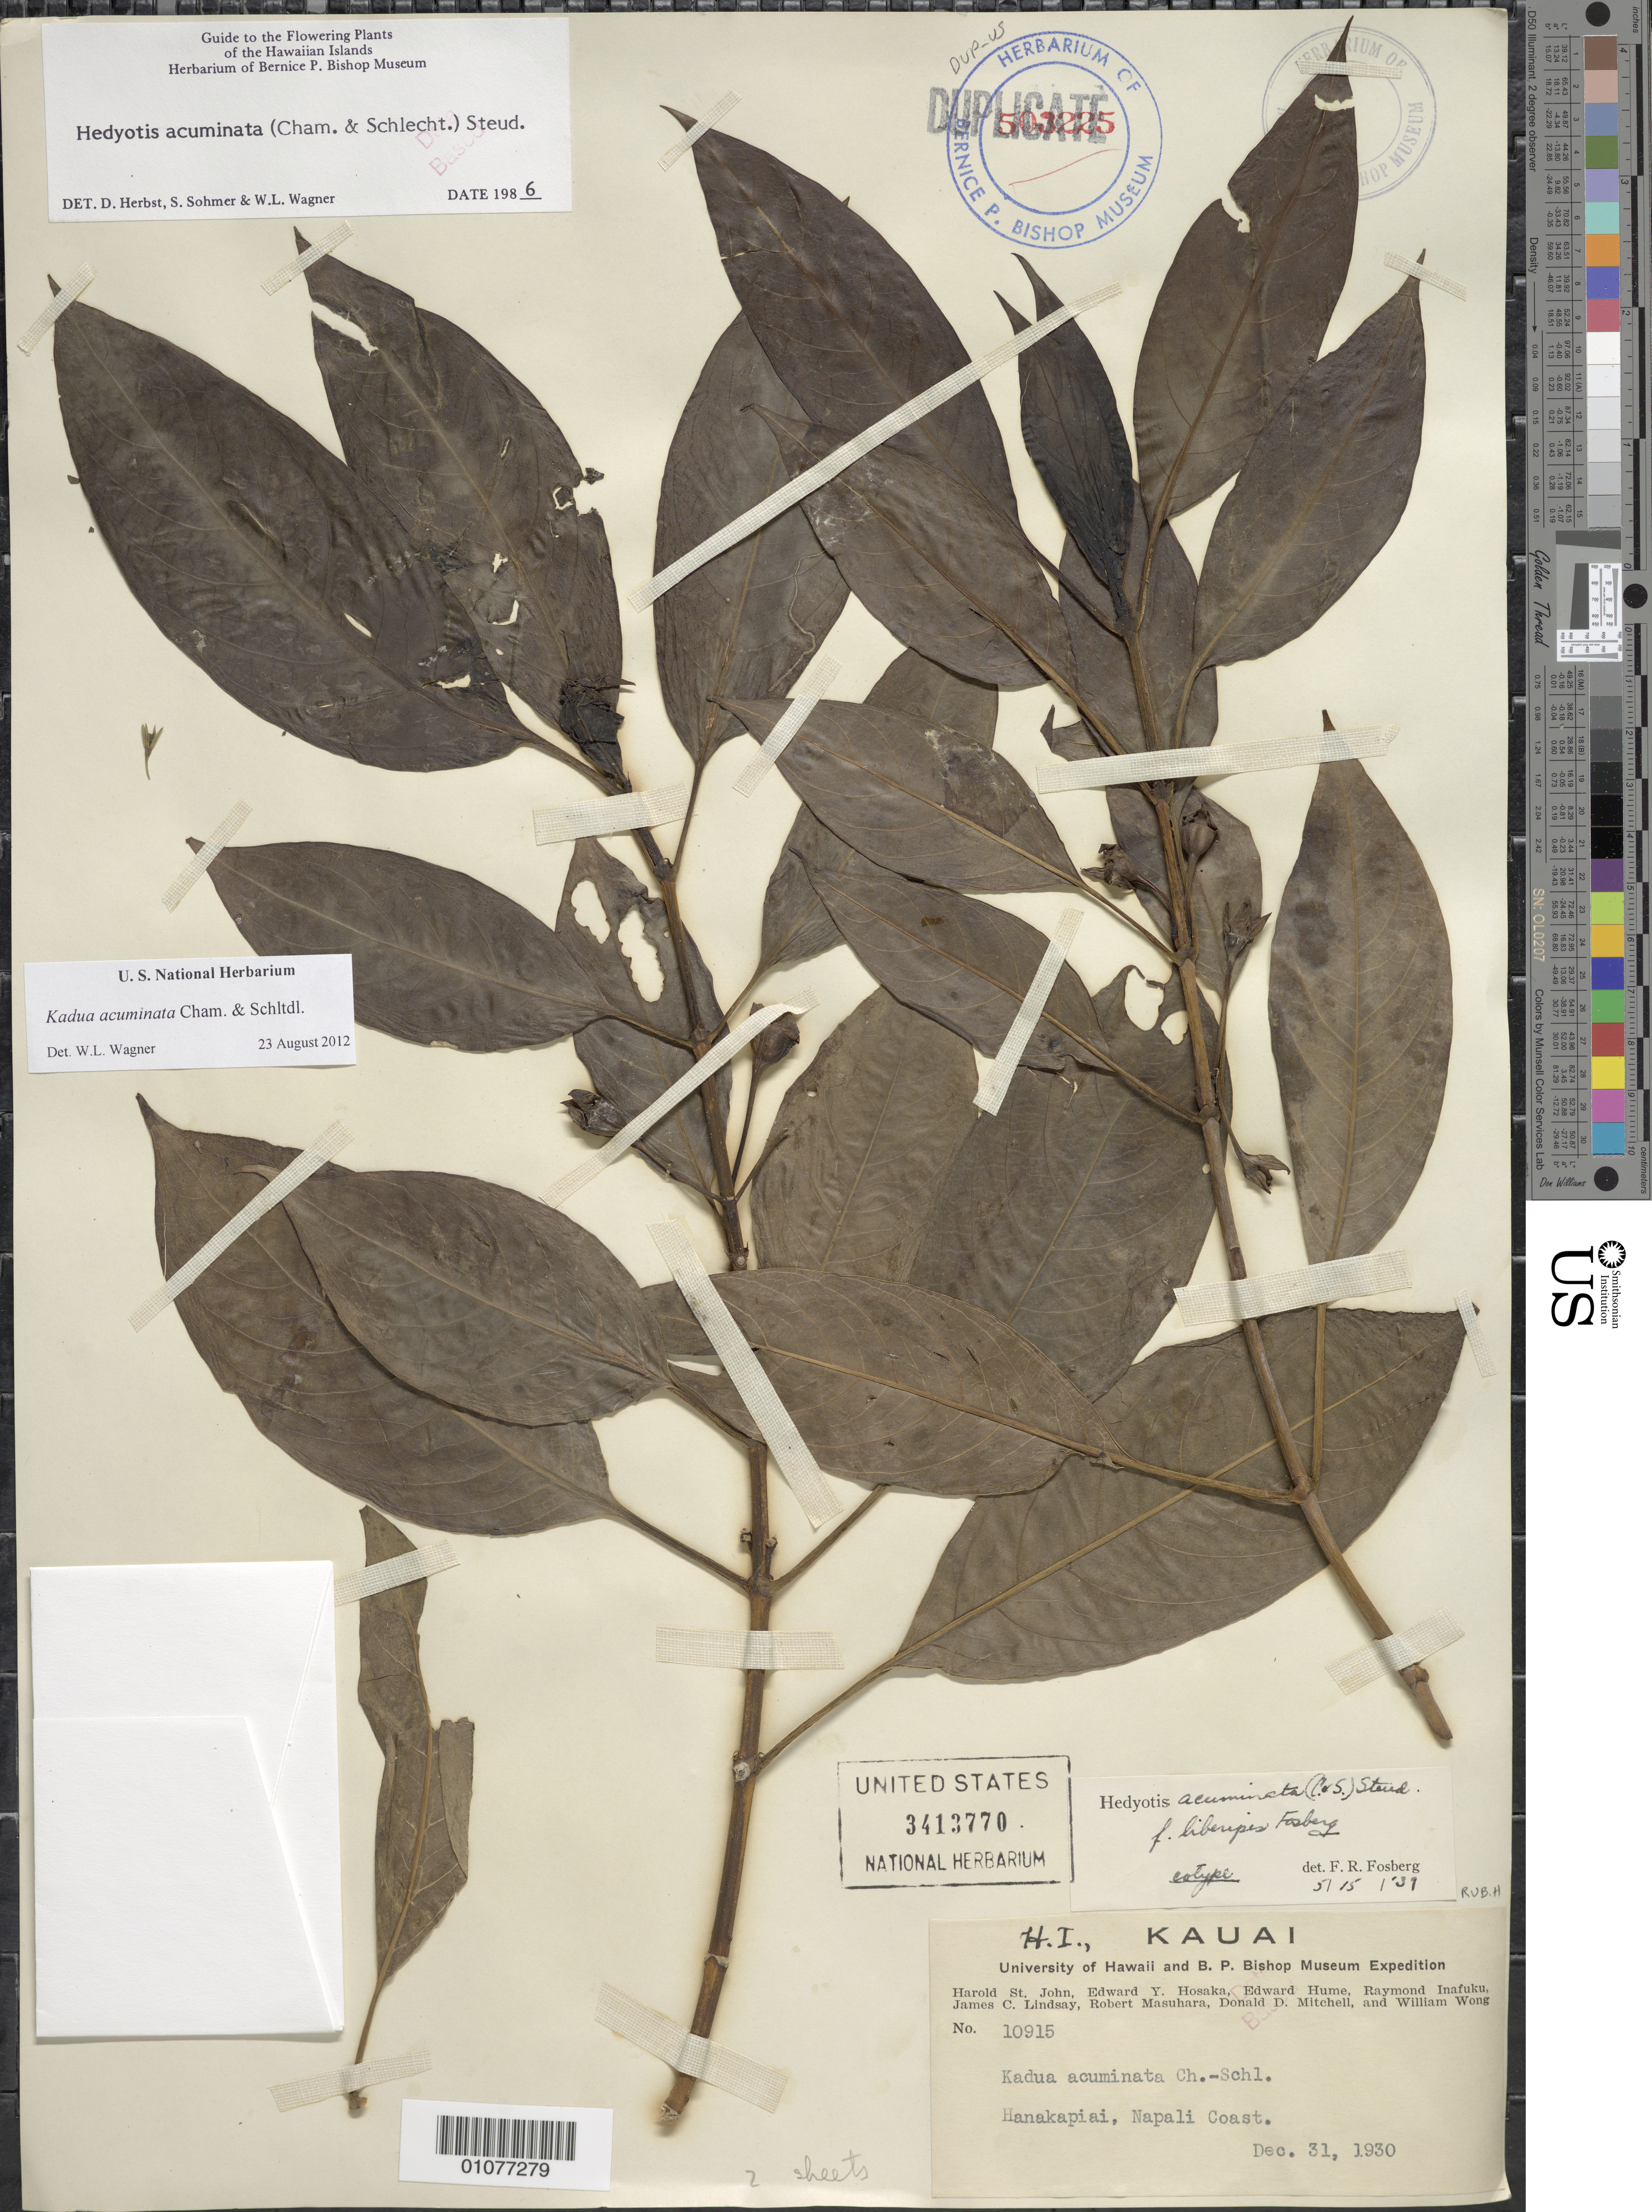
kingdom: Plantae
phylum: Tracheophyta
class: Magnoliopsida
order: Gentianales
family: Rubiaceae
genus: Kadua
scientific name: Kadua acuminata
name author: Cham. & Schltdl.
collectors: H. St. John, E. Y. Hosaka, E. P. Hume, R. Inafuku, J. Lindsay, R. Masuhara, D. D. Mitchell & W. Wong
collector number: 10915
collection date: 1930-12-31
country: United States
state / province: Hawaii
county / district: Kauai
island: Kaua'i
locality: Hanakapiai, Napali Coast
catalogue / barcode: US 3413770